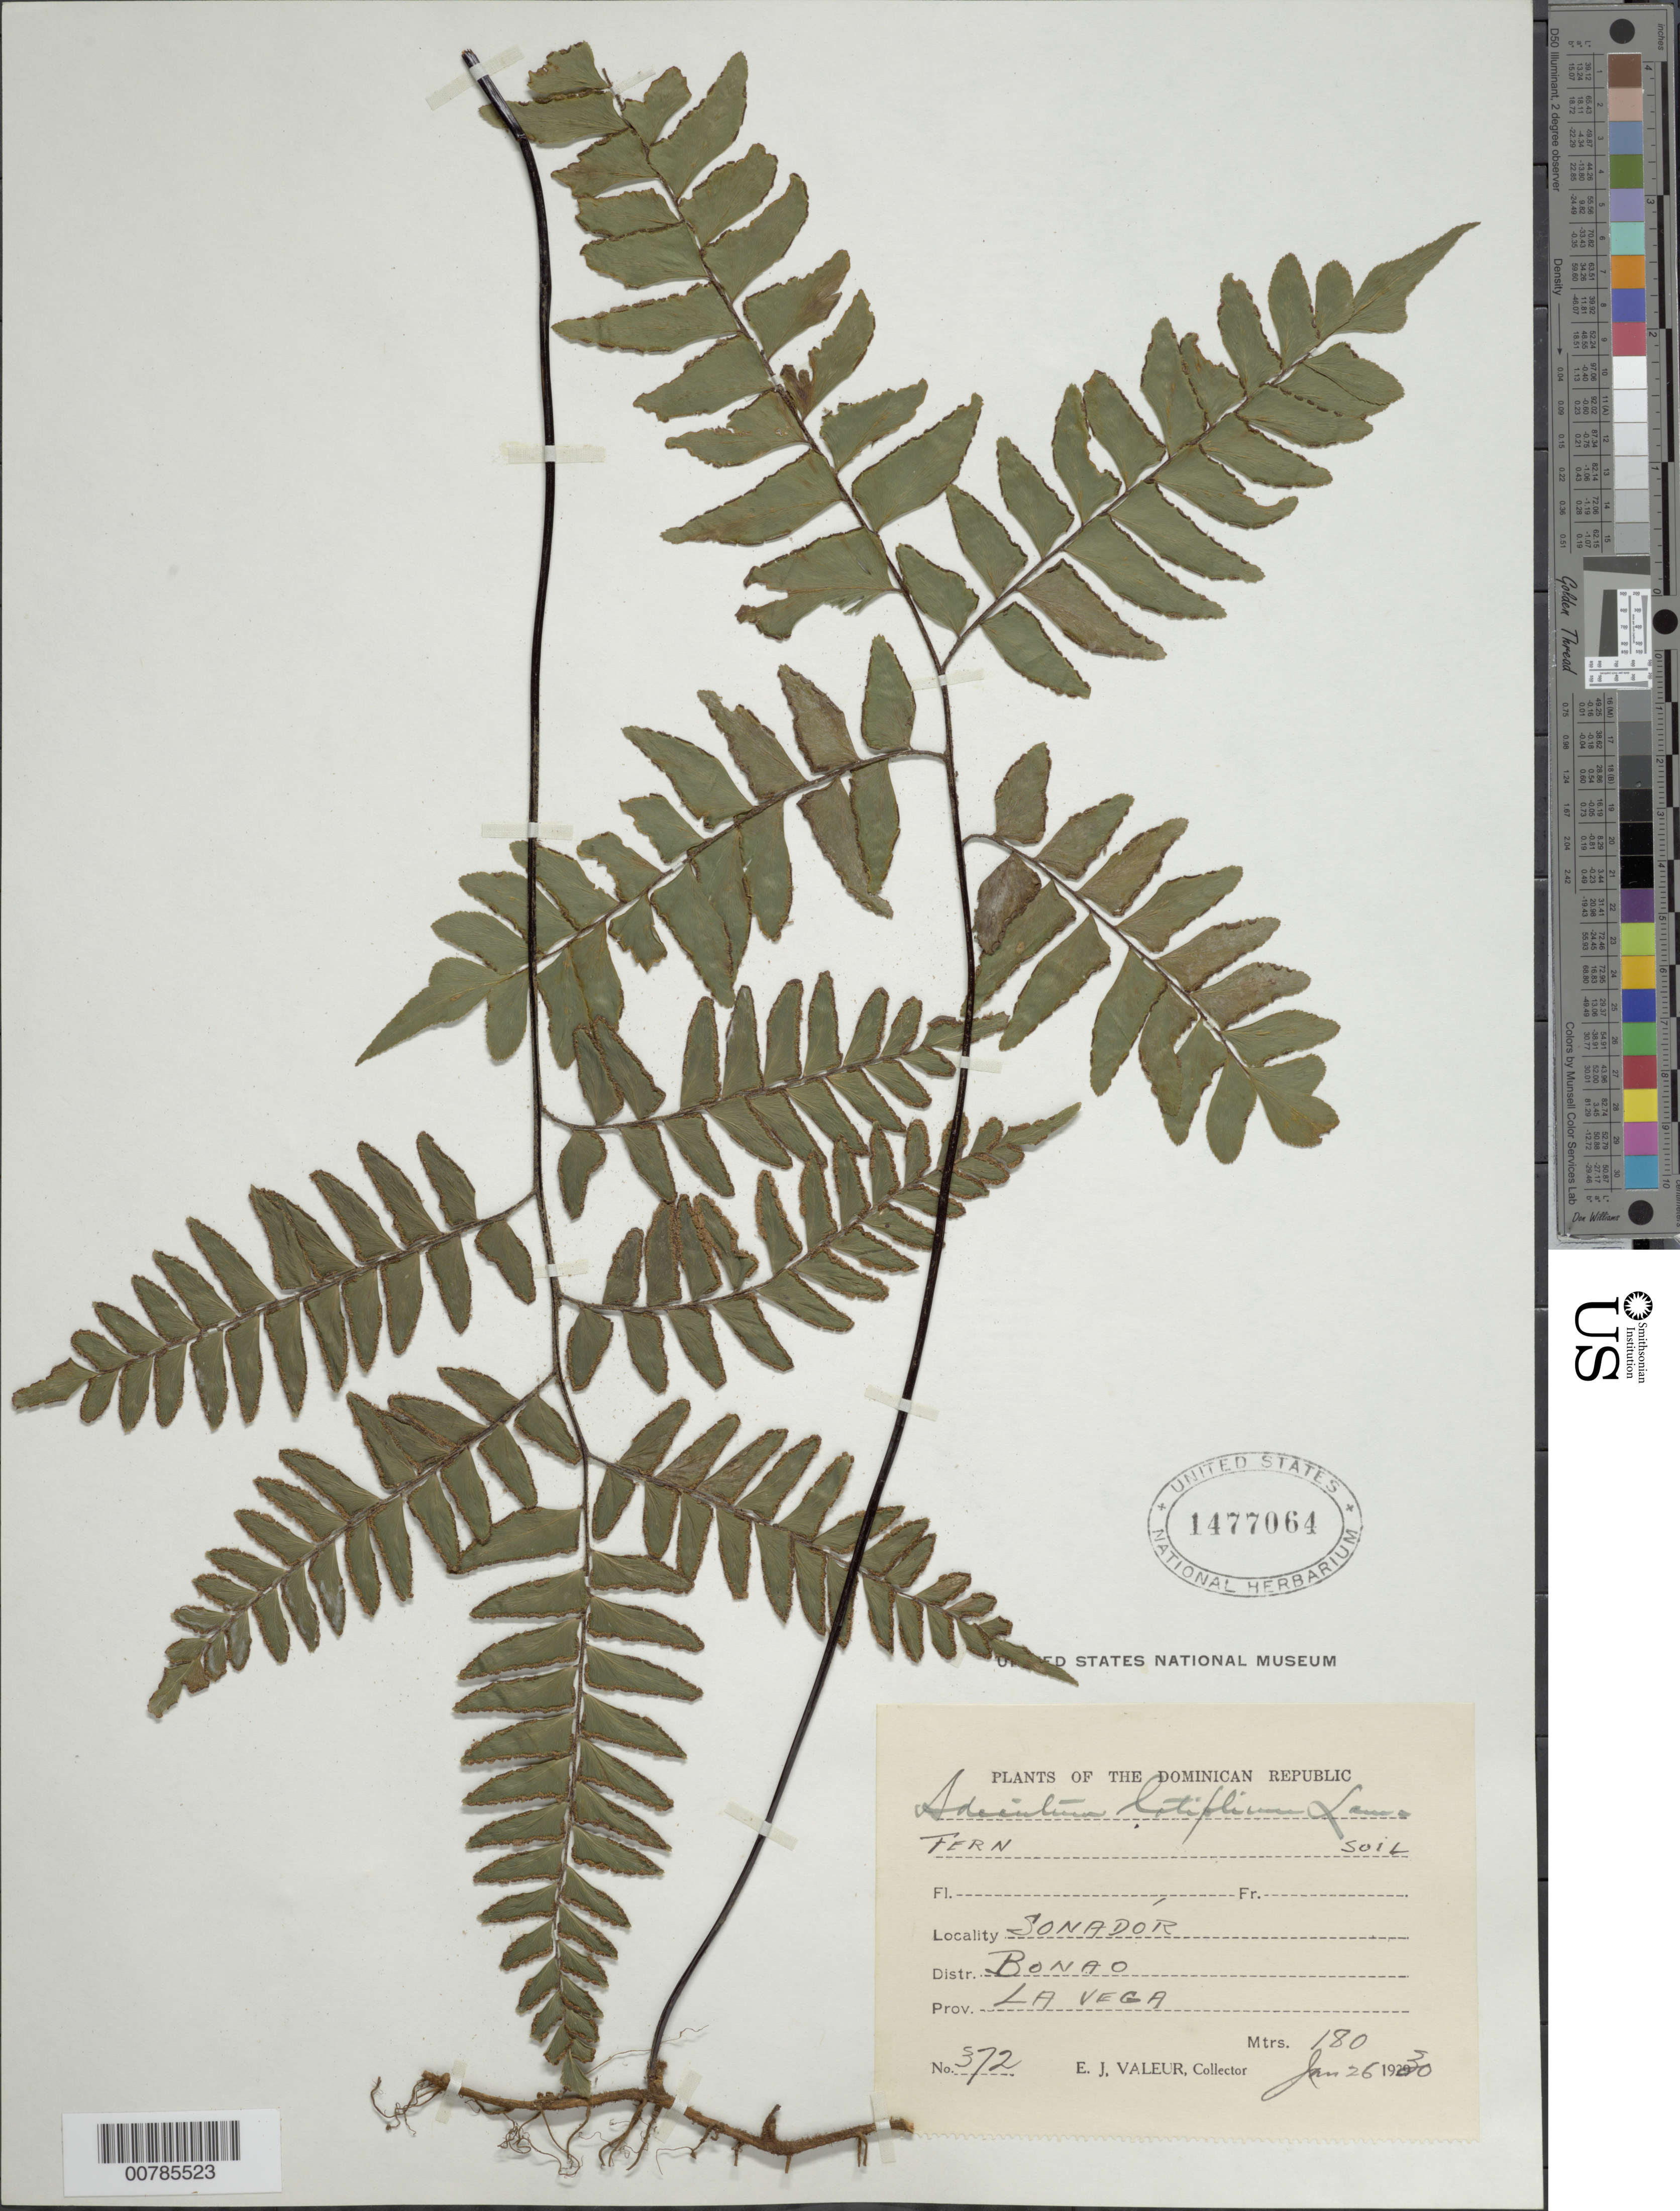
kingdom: Plantae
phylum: Tracheophyta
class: Polypodiopsida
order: Polypodiales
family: Pteridaceae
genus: Adiantum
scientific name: Adiantum latifolium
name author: Lam.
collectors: E. Valeur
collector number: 372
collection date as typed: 26 Jan 1930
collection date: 1930-01-26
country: Dominican Republic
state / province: La Vega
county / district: Bonao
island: Hispaniola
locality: Sonador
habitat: Soil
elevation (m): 180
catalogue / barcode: US 1477064